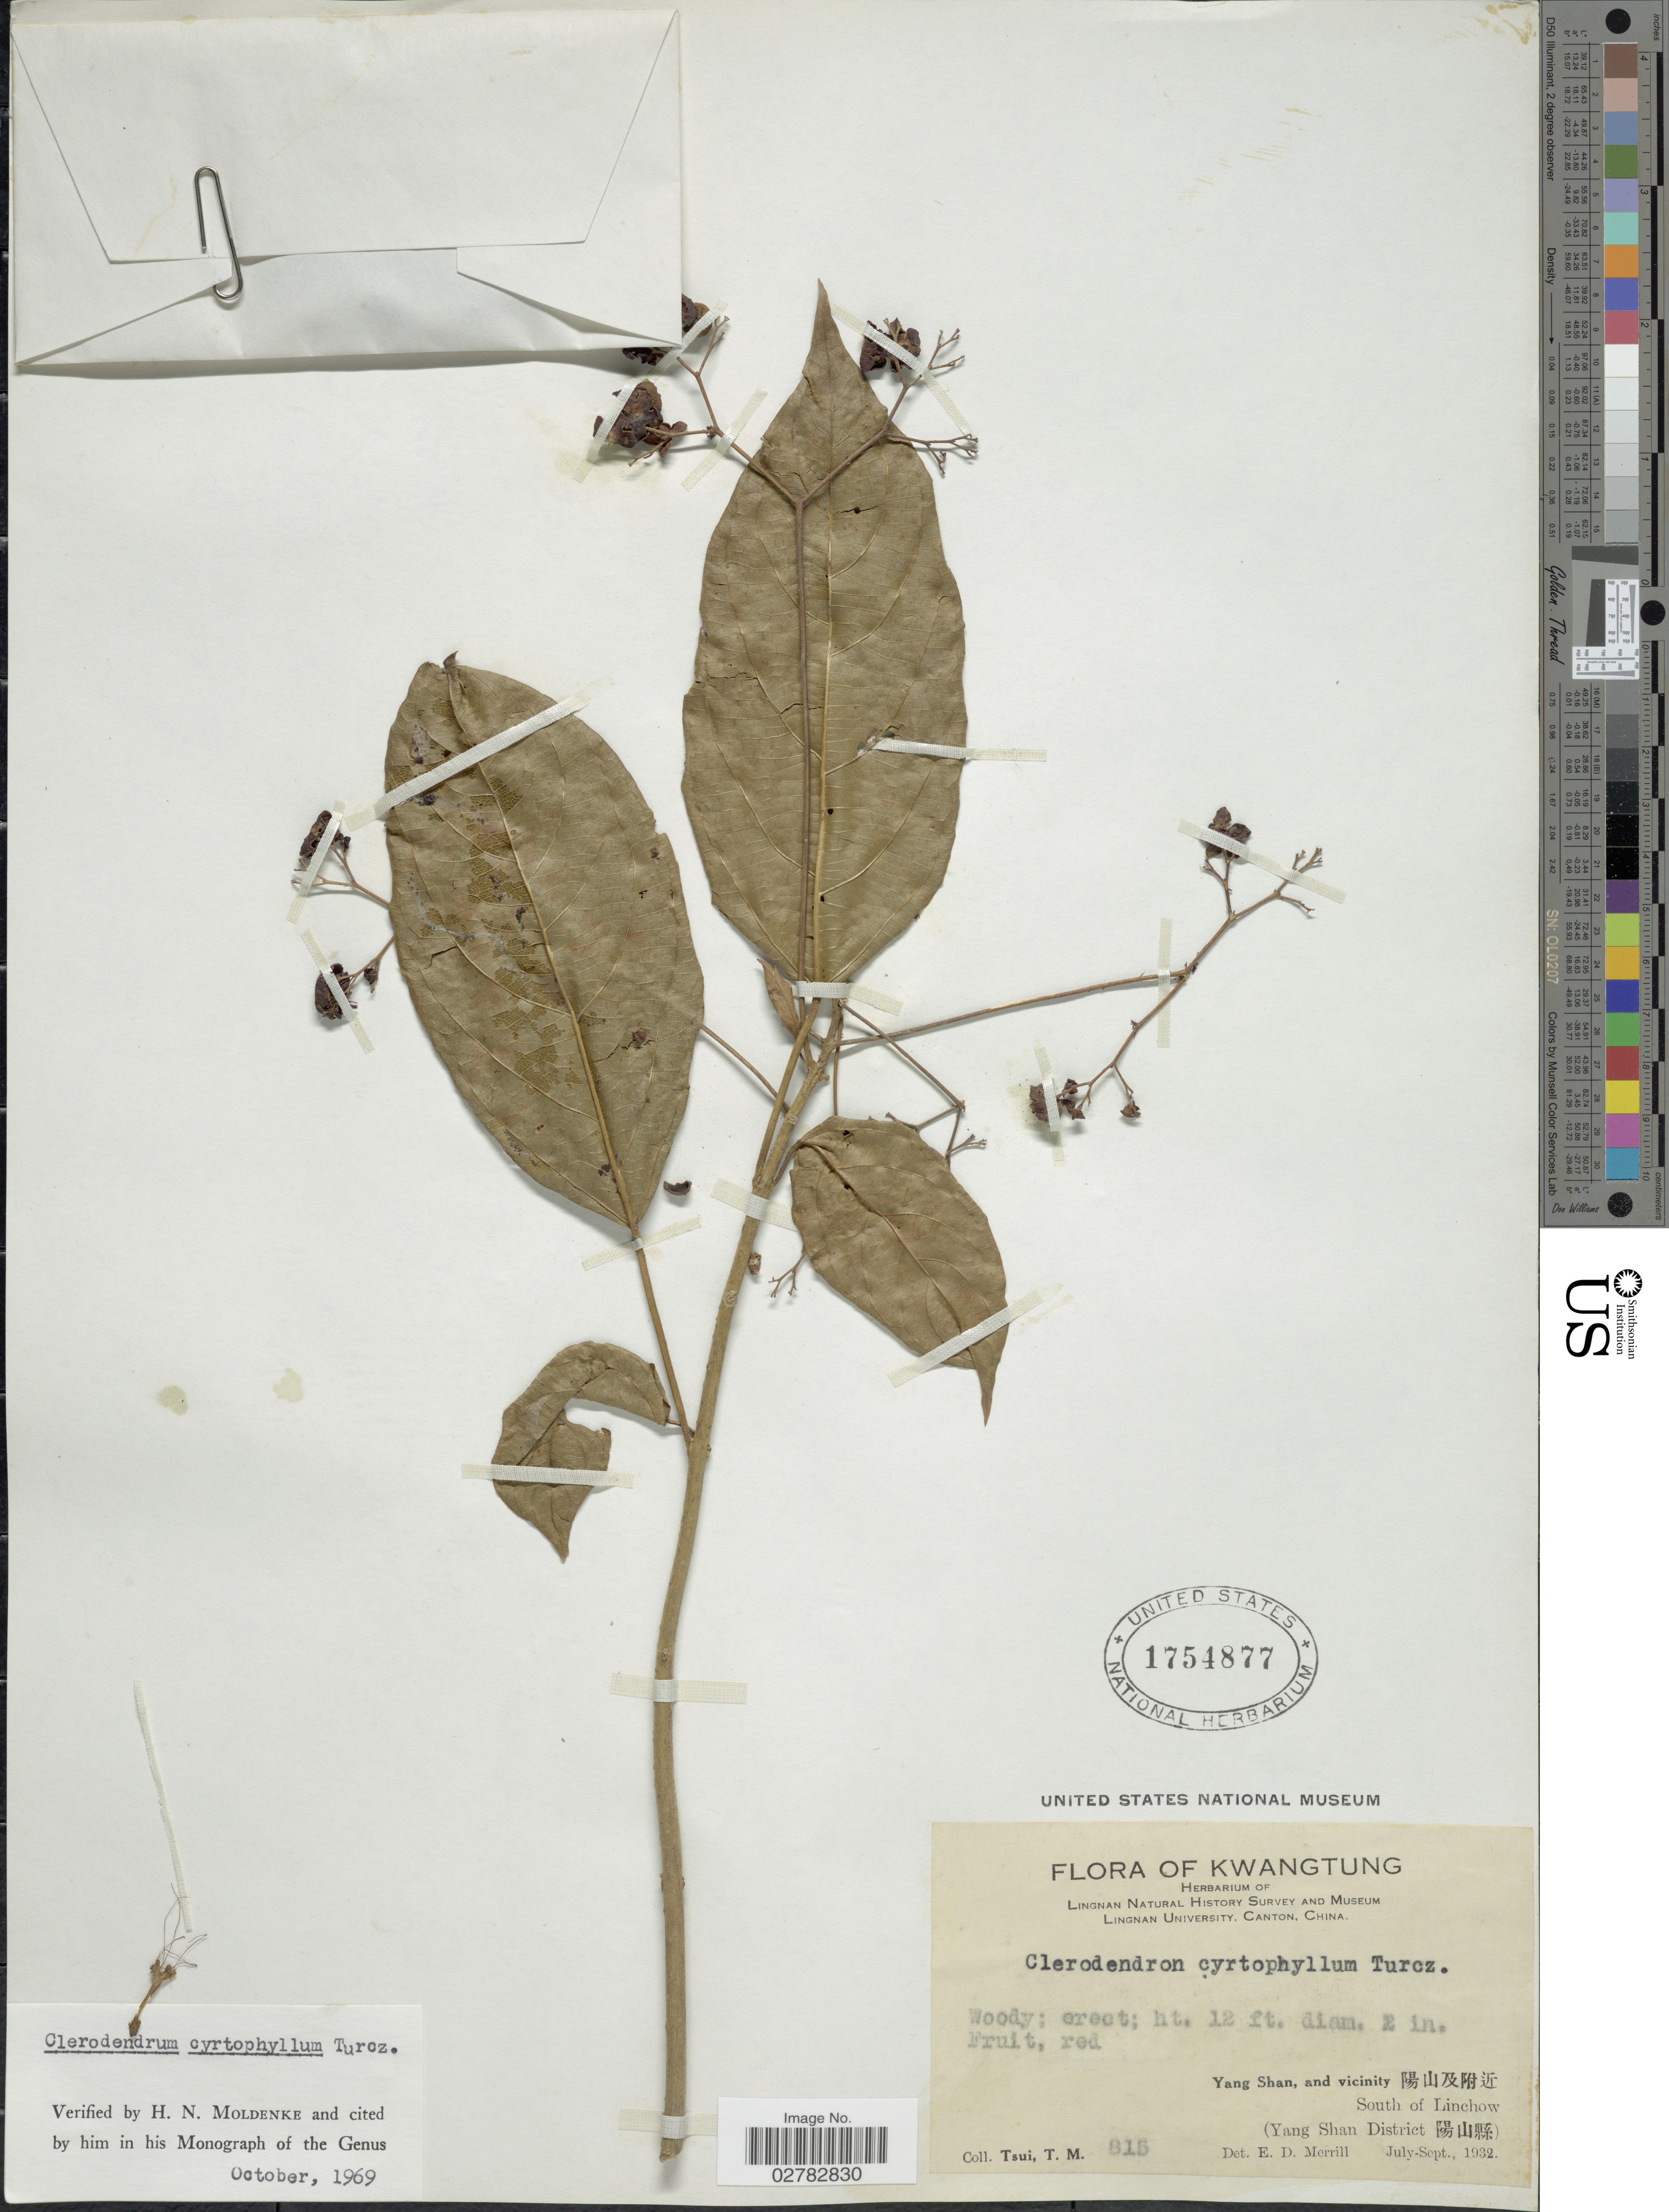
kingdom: Plantae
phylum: Tracheophyta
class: Magnoliopsida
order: Lamiales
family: Lamiaceae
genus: Clerodendrum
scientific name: Clerodendrum cyrtophyllum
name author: Turcz.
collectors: T. Tsui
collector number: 815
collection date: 1932-07/1932-09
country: China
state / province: Guangdong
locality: Kwangtung. Yang Shan, and vicinity X. South of Linchow. (Yang Shan District X).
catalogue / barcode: US 1754877